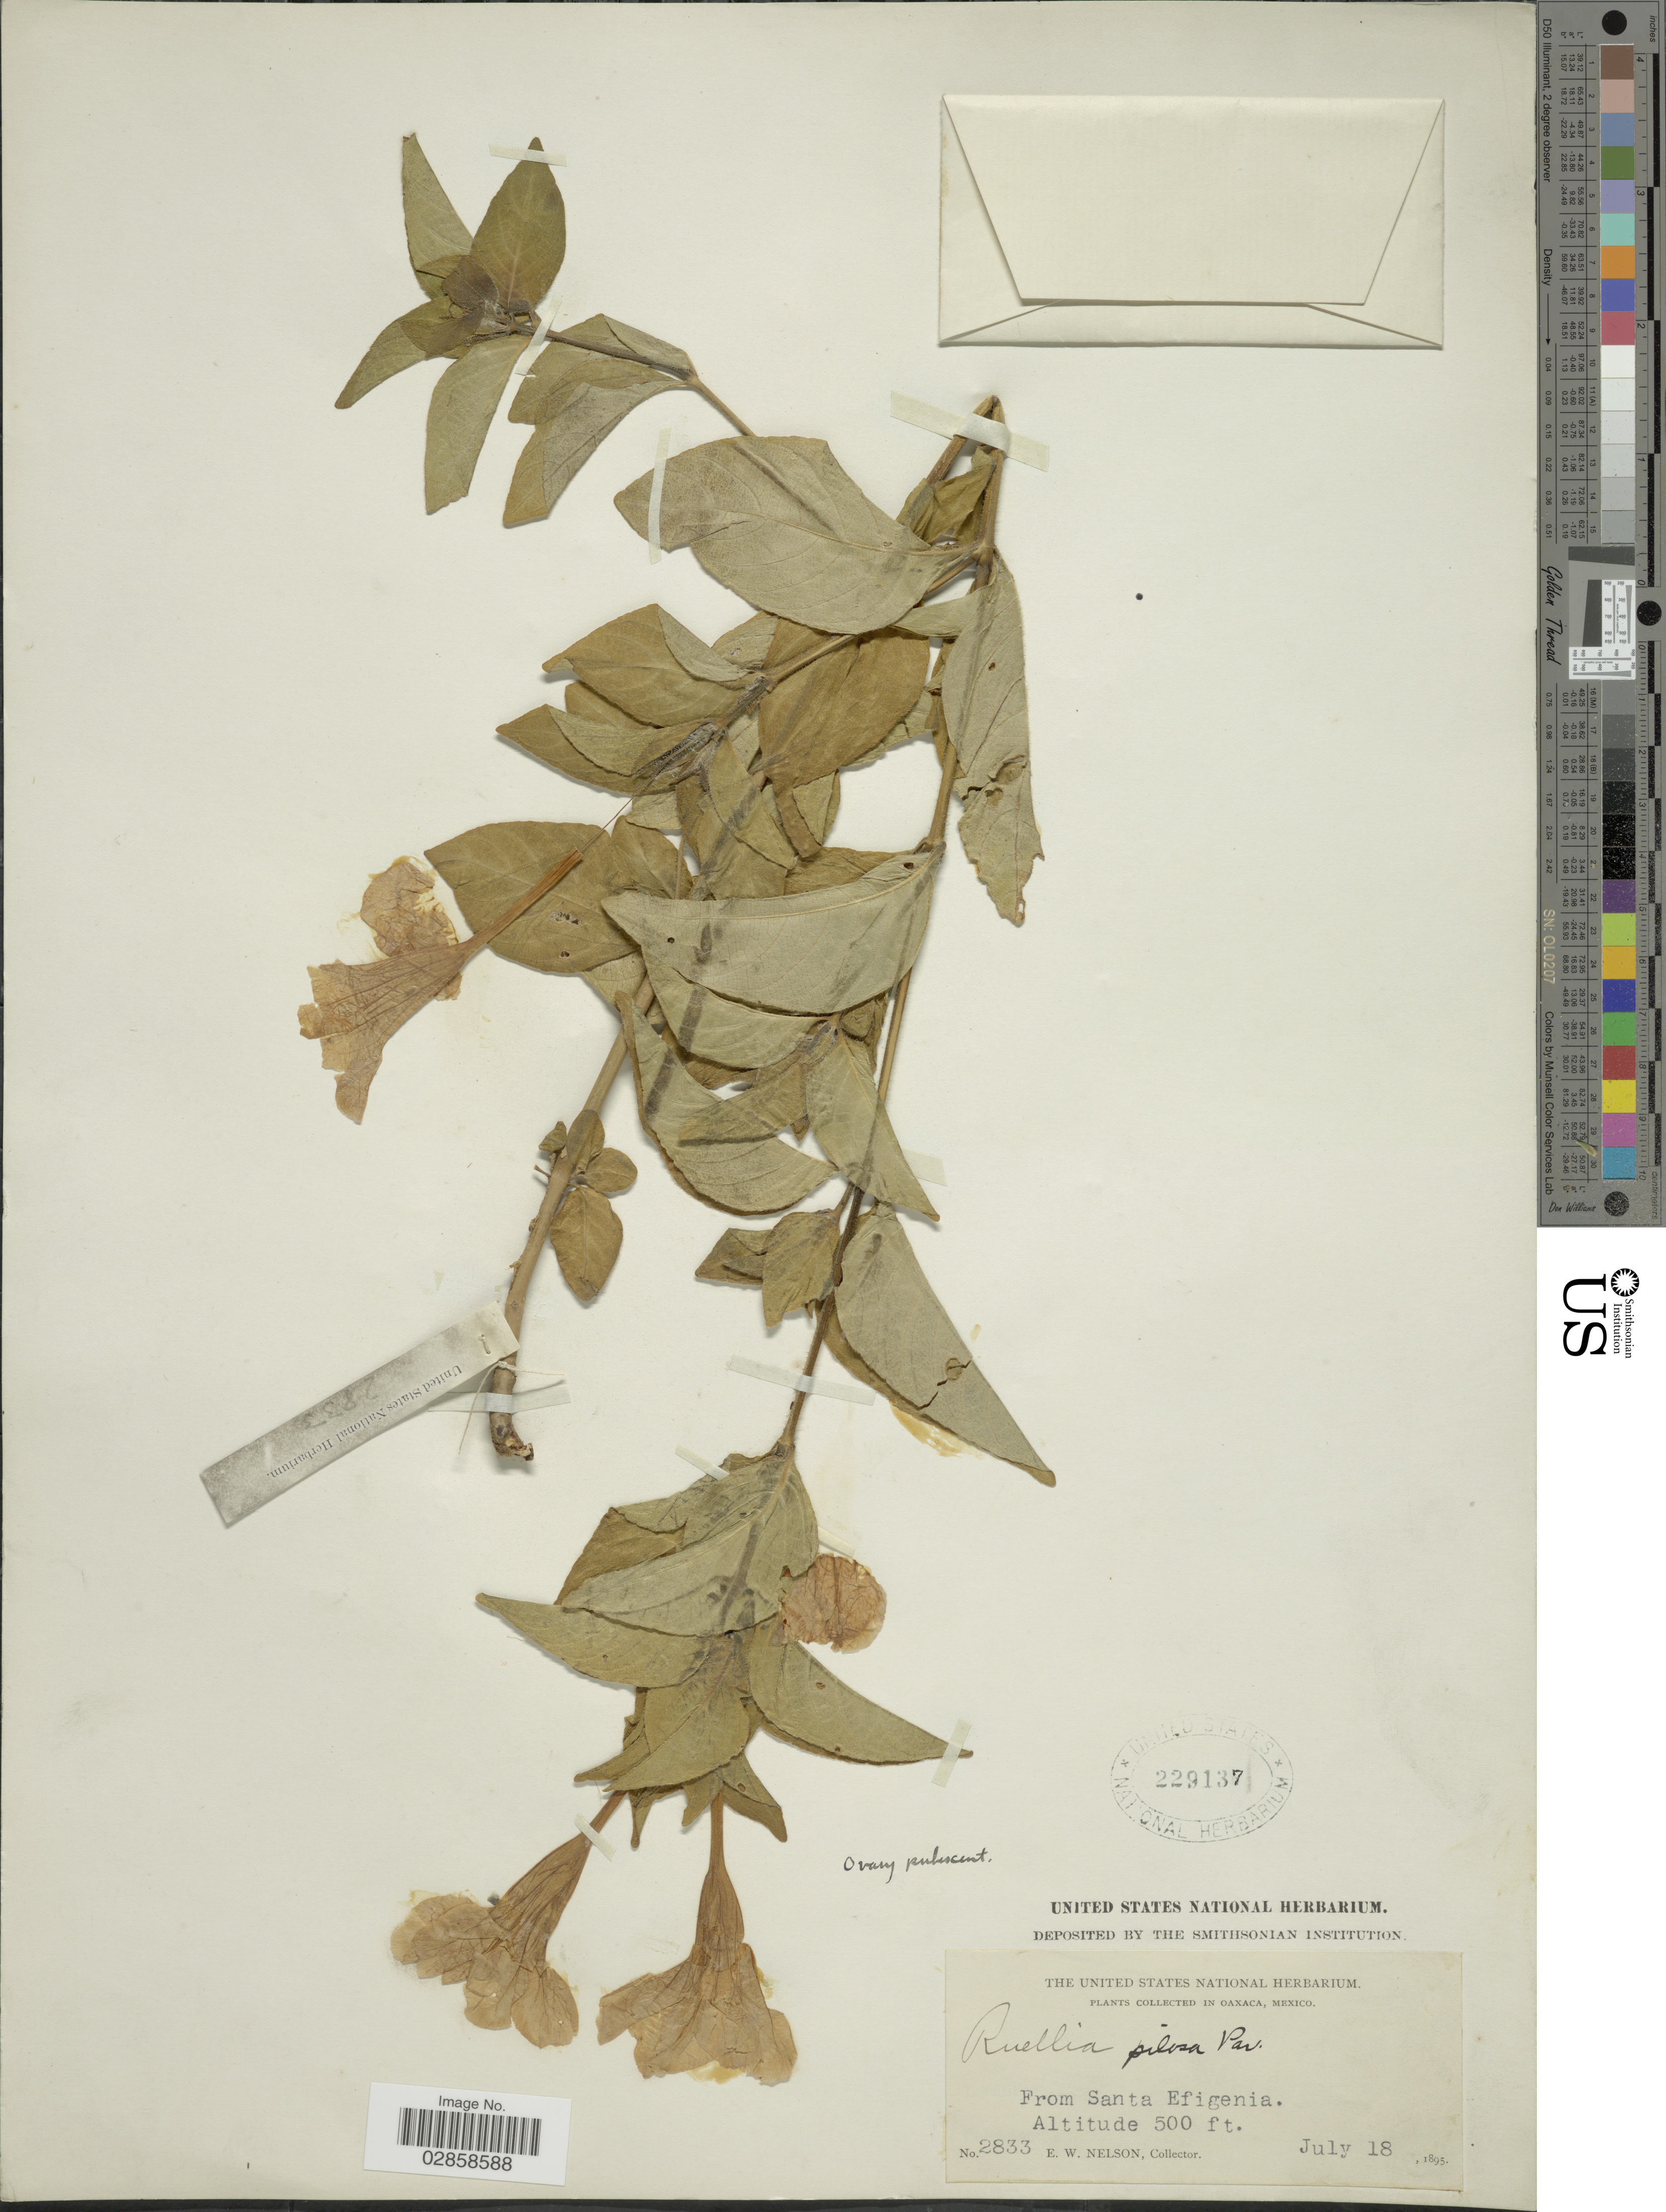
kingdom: Plantae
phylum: Tracheophyta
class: Magnoliopsida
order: Lamiales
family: Acanthaceae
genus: Ruellia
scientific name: Ruellia hookeriana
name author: (Nees) Hemsl.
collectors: E. W. Nelson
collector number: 2833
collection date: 1895-07-18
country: Mexico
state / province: Oaxaca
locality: From santa Efigenia.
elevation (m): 152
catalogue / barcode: US 229137